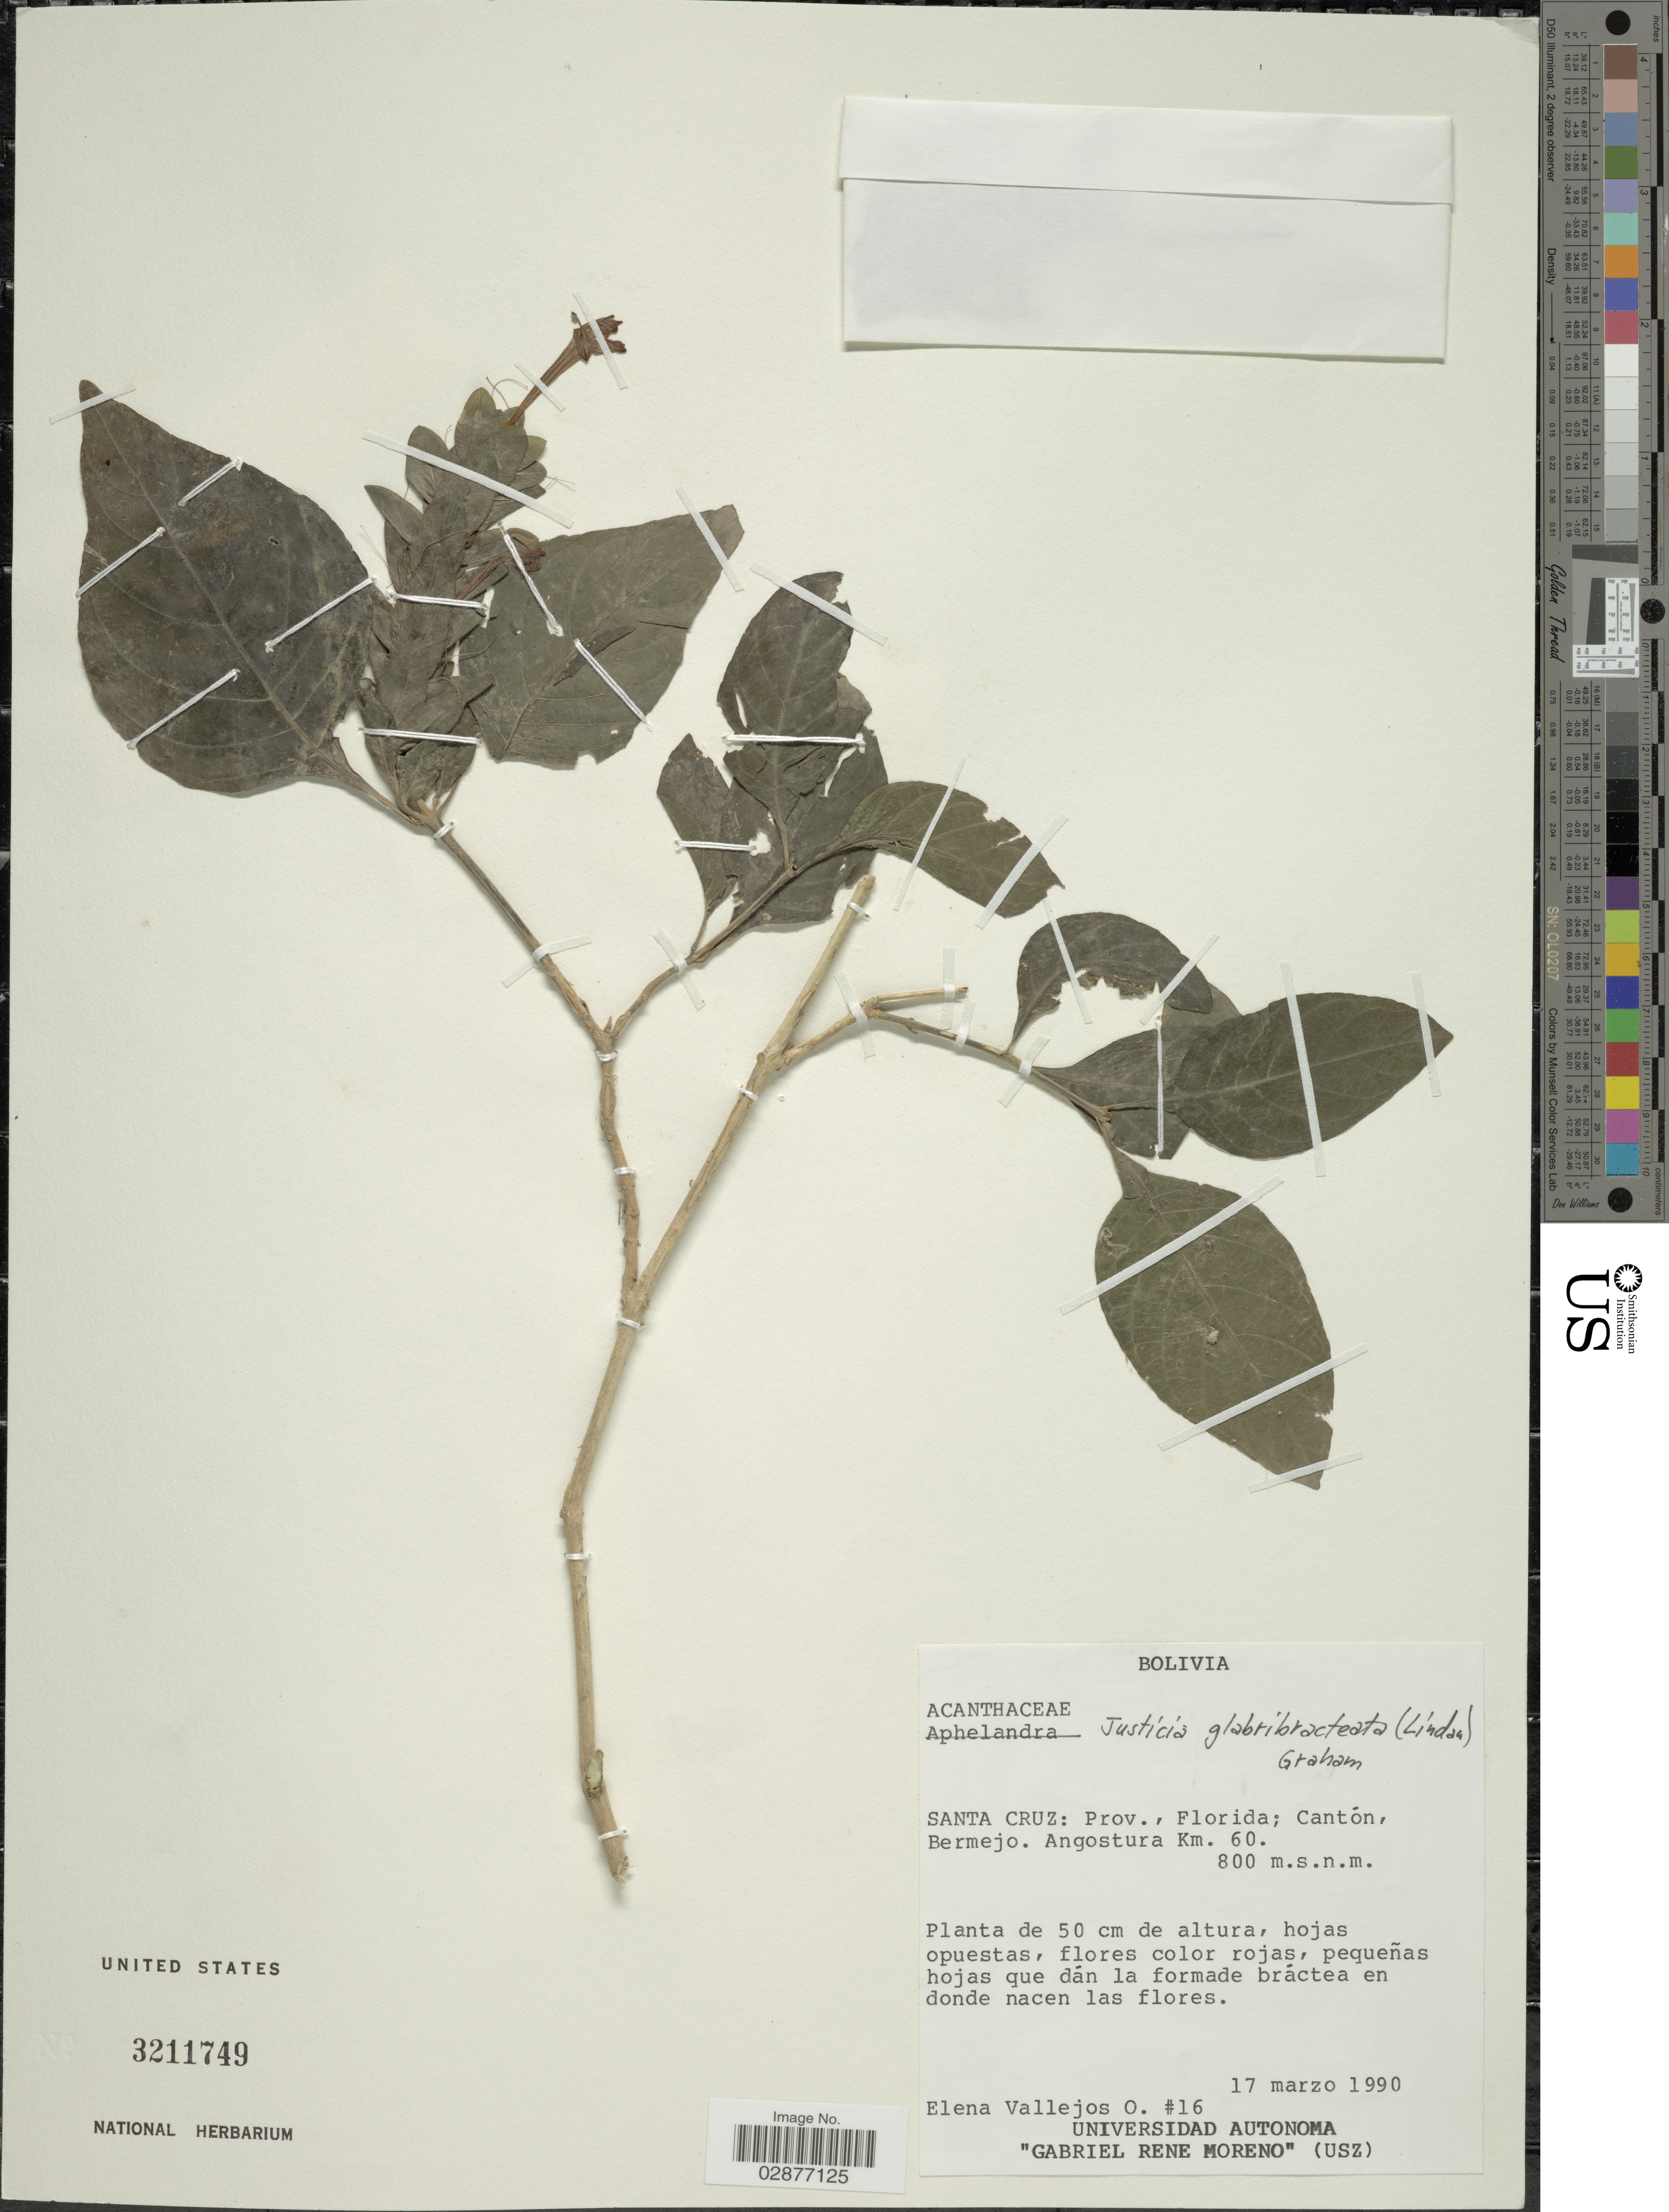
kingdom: Plantae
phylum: Tracheophyta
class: Magnoliopsida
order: Lamiales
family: Acanthaceae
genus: Justicia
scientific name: Justicia aequilabris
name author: (Nees) Lindau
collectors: E. Vallejos O.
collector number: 16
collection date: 1990-03-17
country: Bolivia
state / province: Santa Cruz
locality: Prov., Florida; Cantón, Bermejo. Angostura Km. 60.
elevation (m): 800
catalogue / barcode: US 3211749